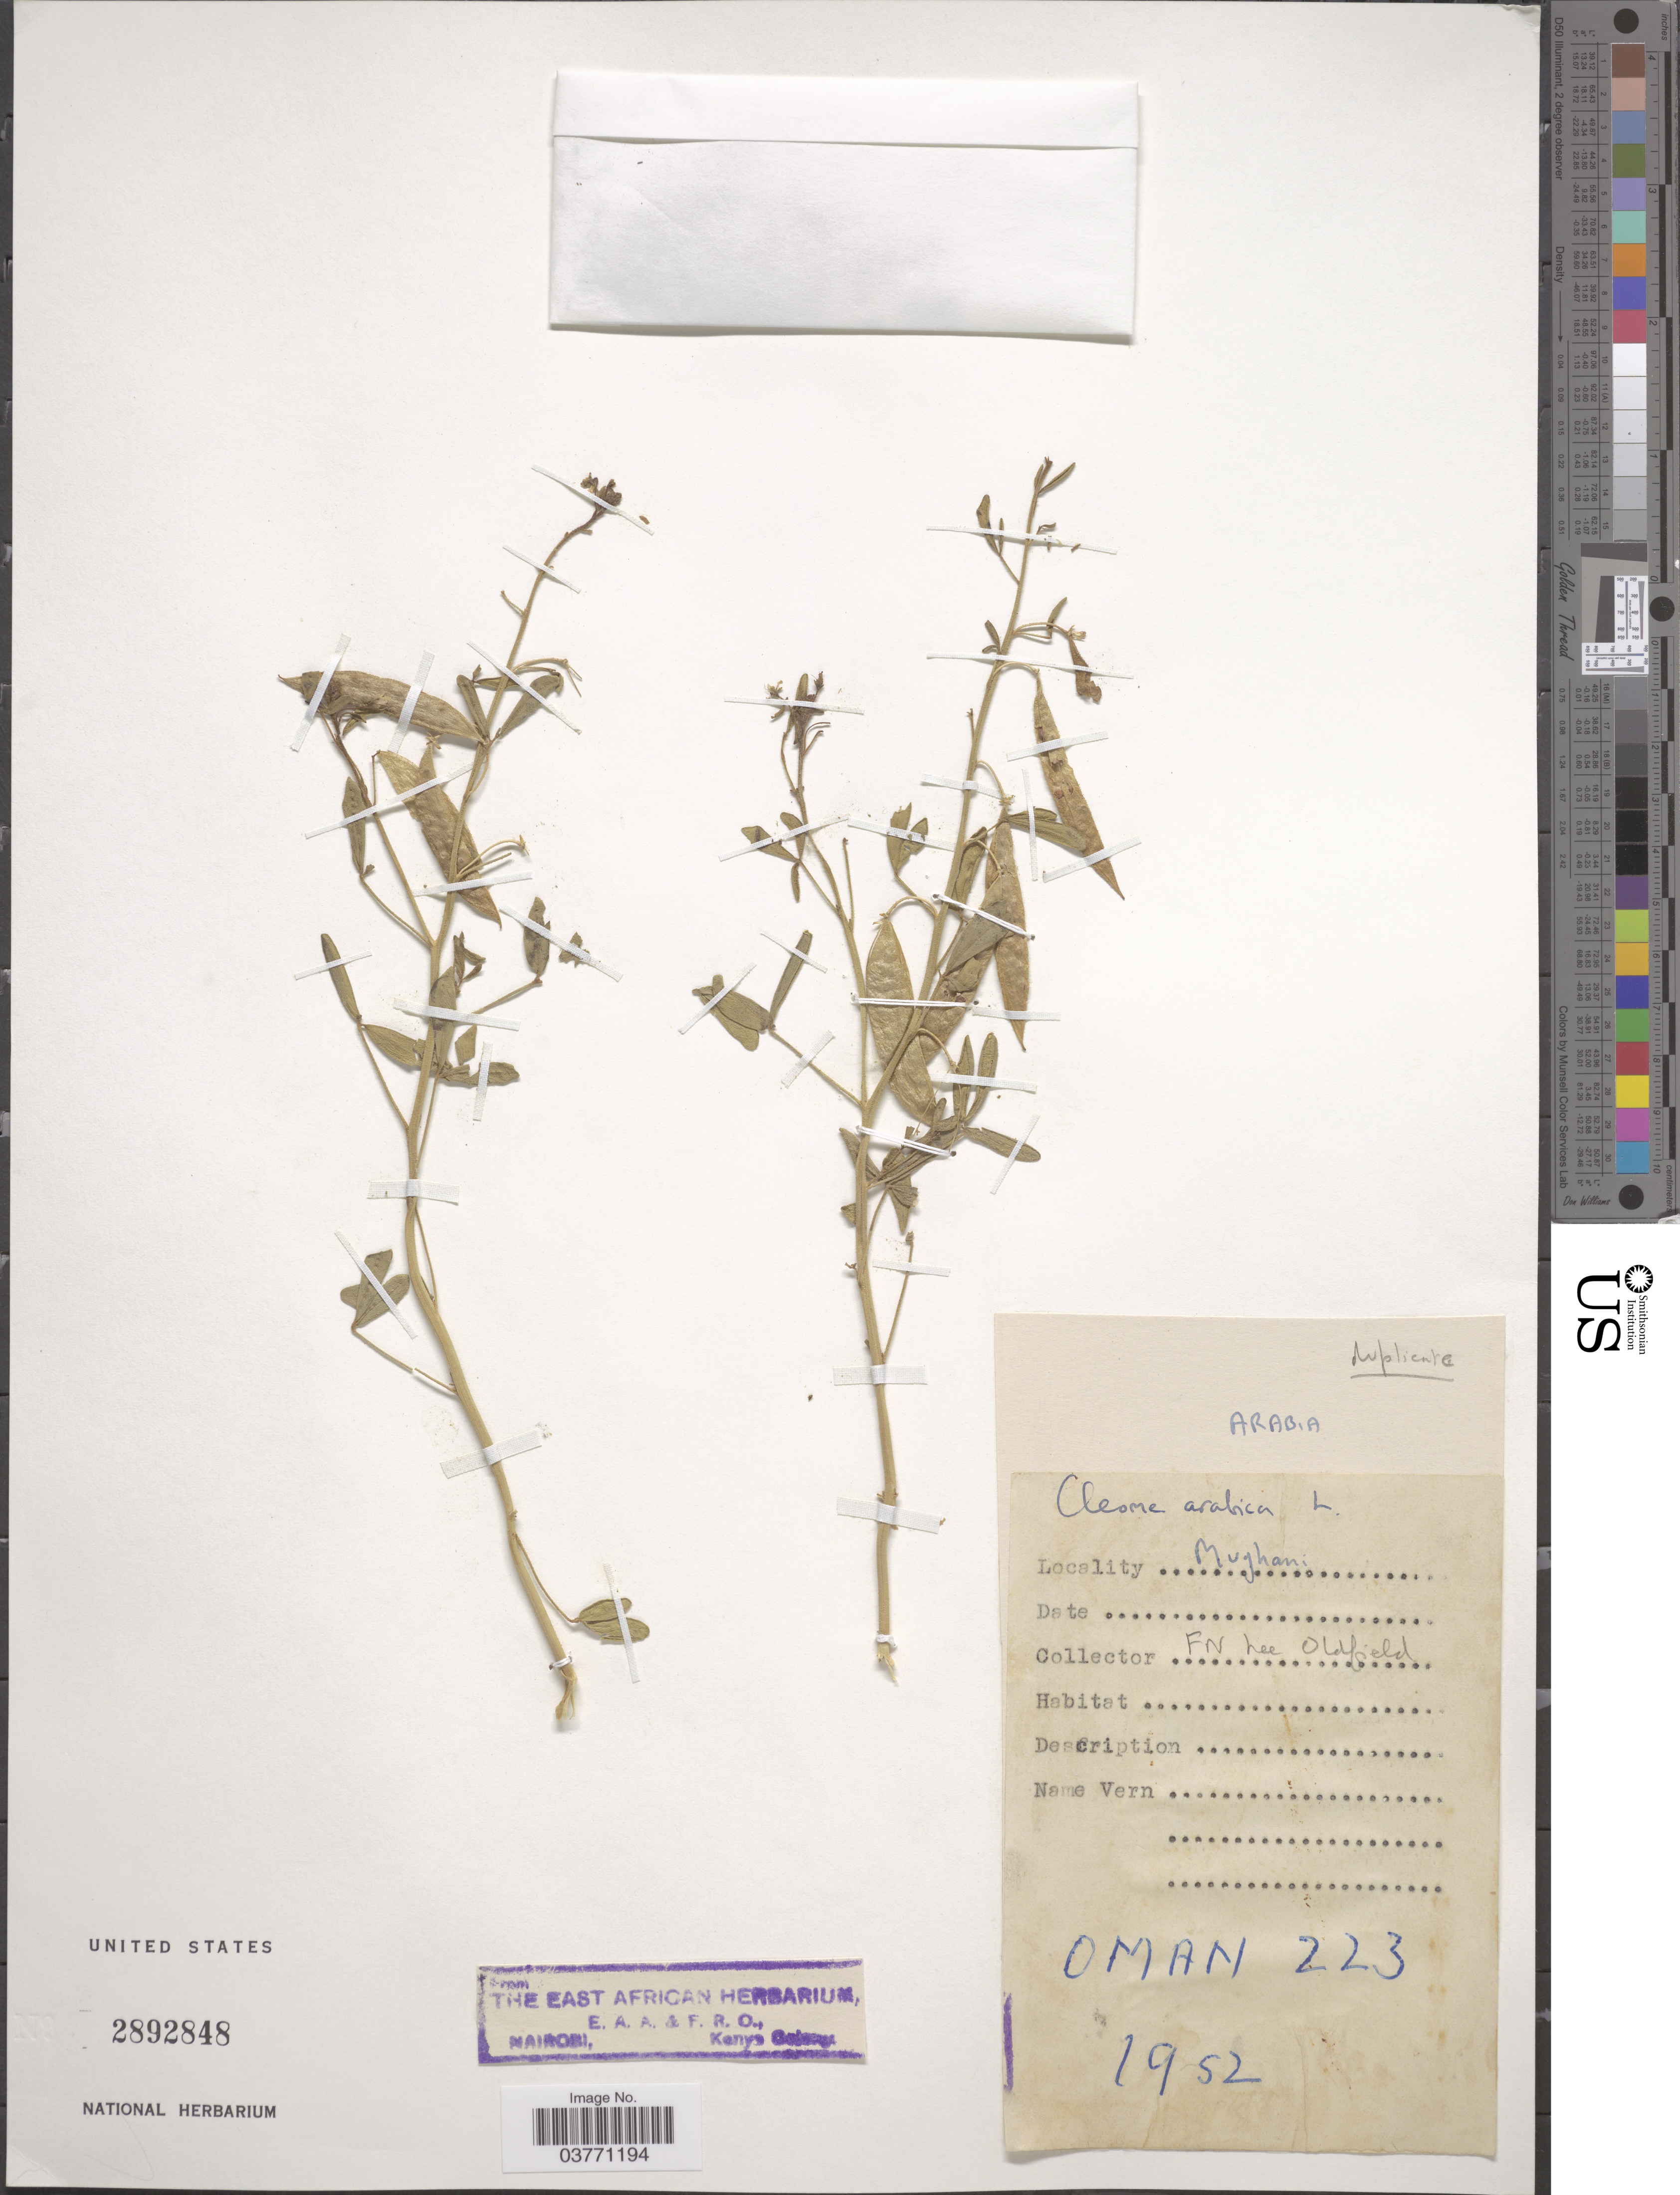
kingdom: Plantae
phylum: Tracheophyta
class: Magnoliopsida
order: Brassicales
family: Cleomaceae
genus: Cleome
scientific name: Cleome arabica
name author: L.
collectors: F. N. Lee-Oldfield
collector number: OMAN 223 ?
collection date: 1952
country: Saudi Arabia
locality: Arabia. Mughani.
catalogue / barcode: US 2892848